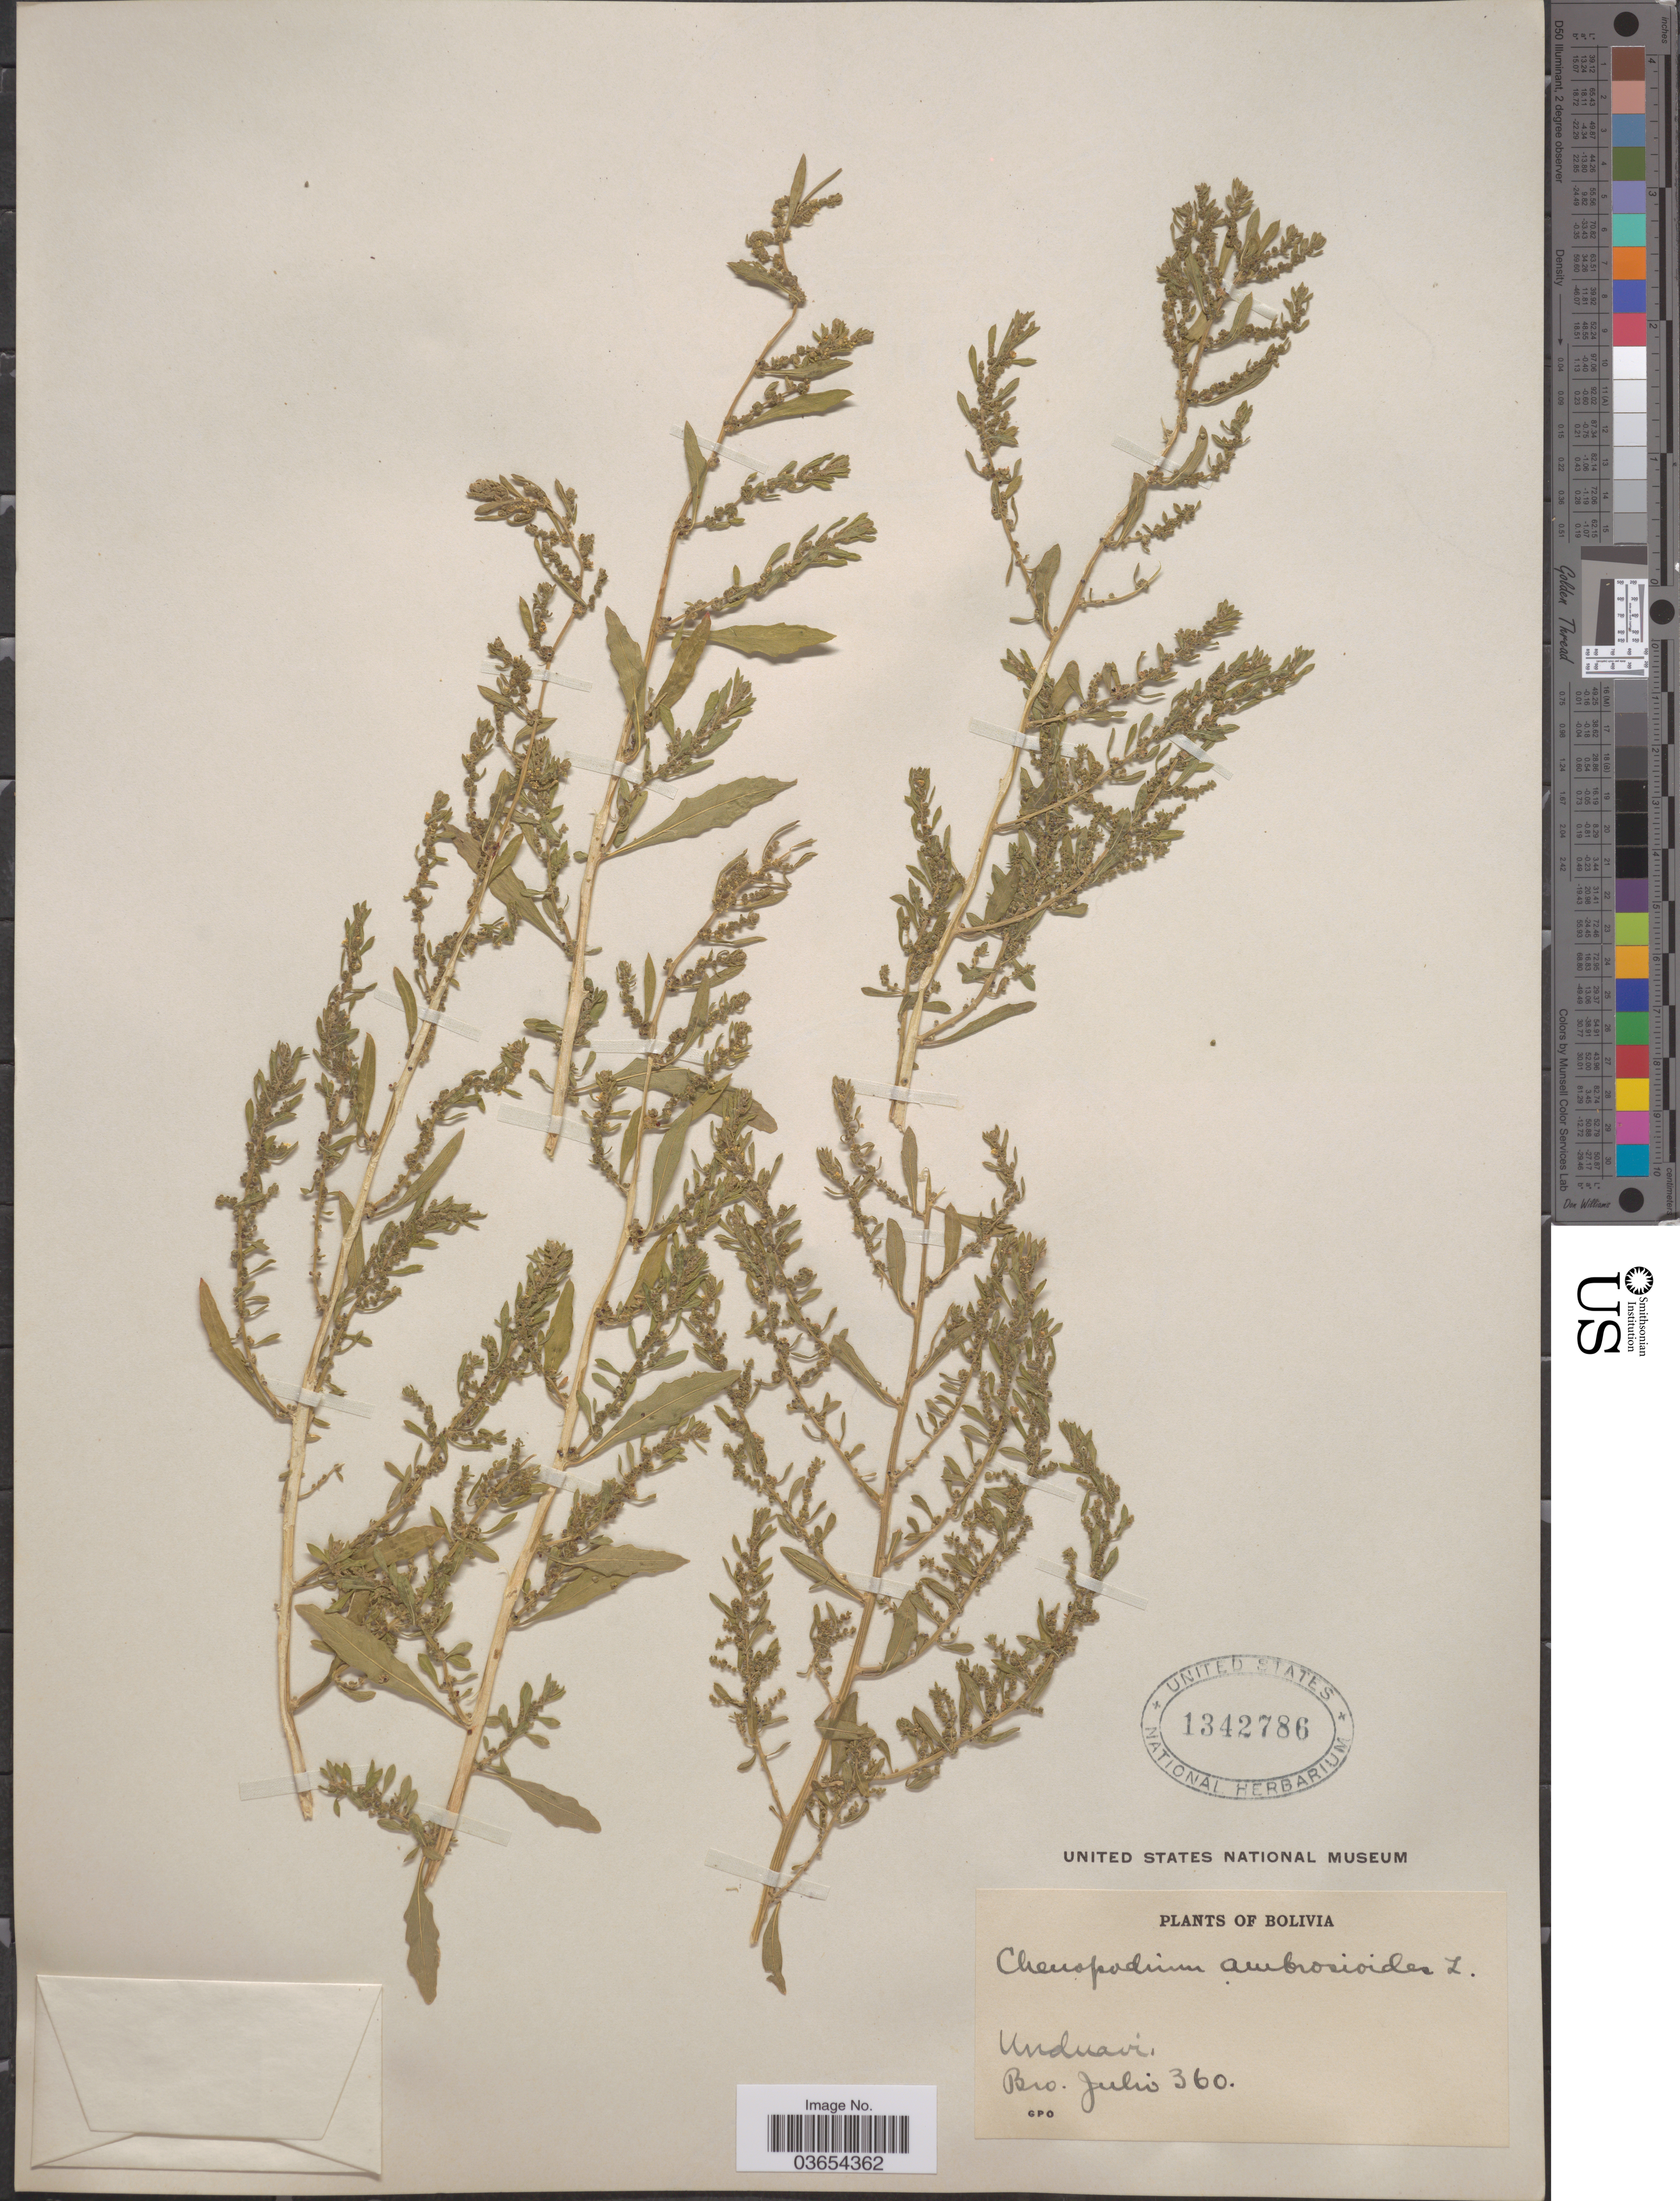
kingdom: Plantae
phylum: Tracheophyta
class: Magnoliopsida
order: Caryophyllales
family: Amaranthaceae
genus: Chenopodium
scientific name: Chenopodium ambrosioides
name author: L.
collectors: Bro. Julio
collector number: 360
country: Bolivia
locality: Unduavi.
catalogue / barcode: US 1342786